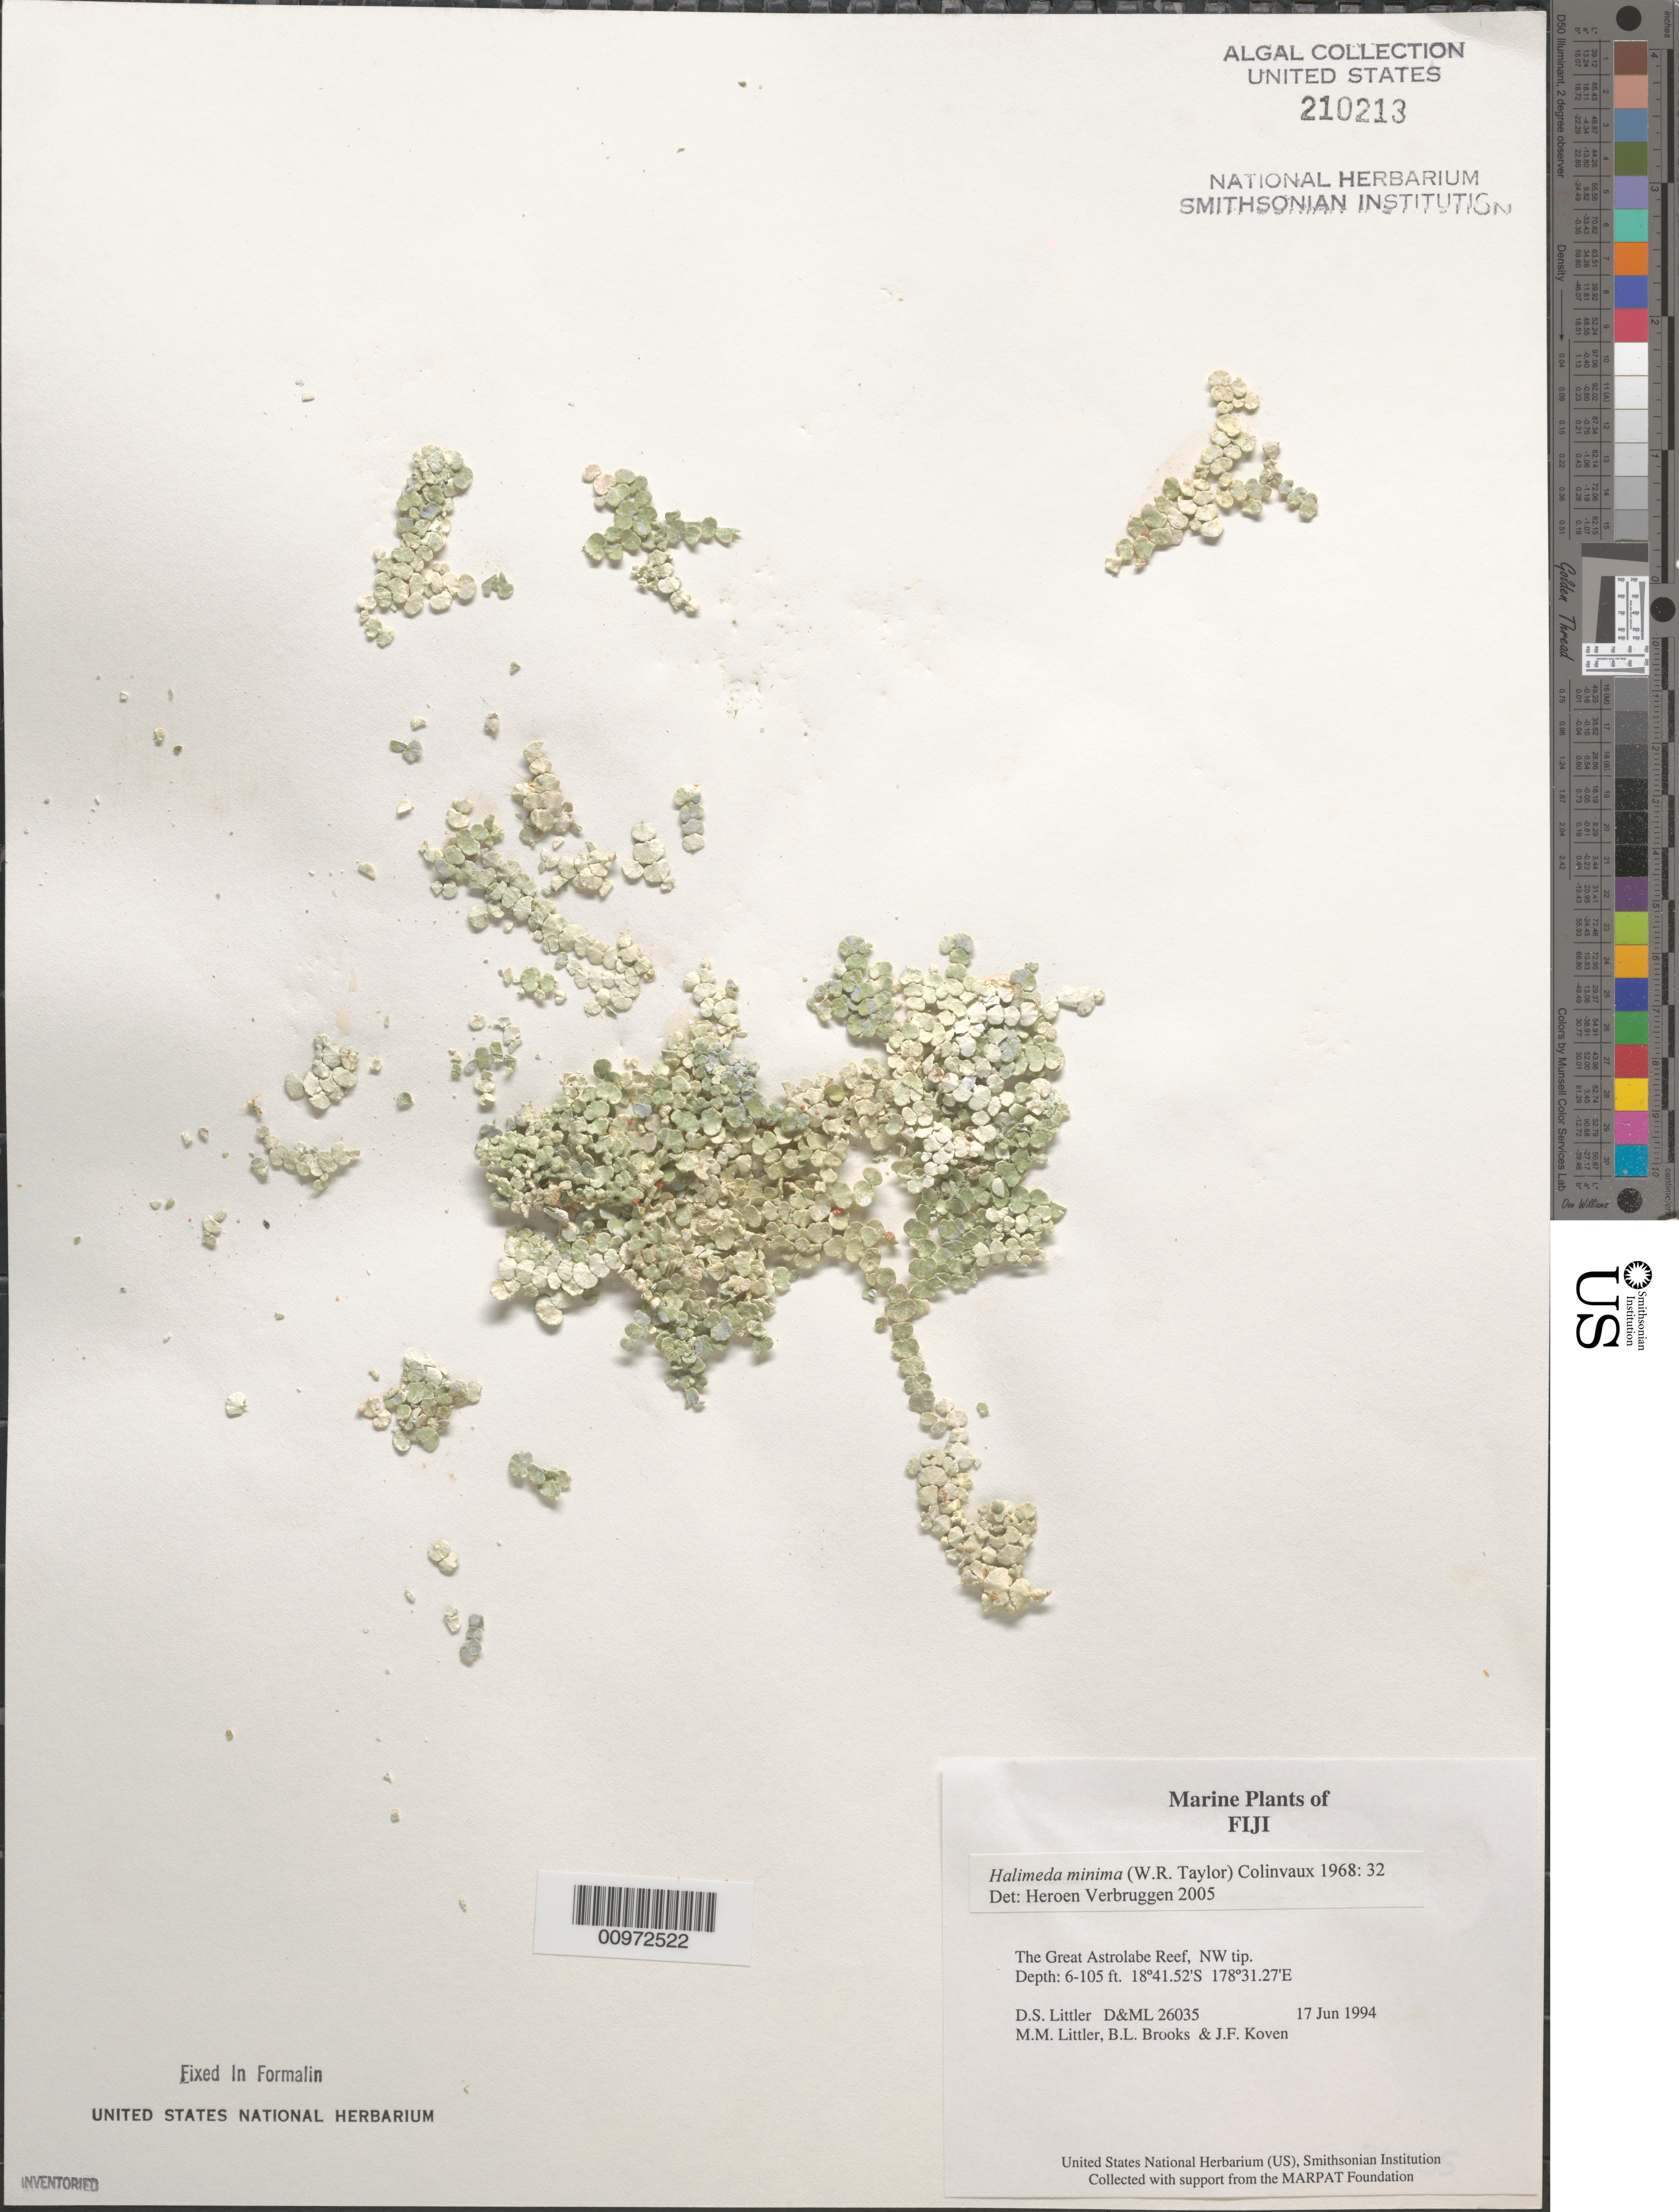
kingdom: Plantae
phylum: Chlorophyta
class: Ulvophyceae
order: Bryopsidales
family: Halimedaceae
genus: Halimeda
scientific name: Halimeda minima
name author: (W.R. Taylor) Hillis-Colinvaux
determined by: Verbruggen, H.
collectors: D. S. Littler, M. M. Littler, B. Brooks & J. Koven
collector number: D&ML 26035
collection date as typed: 17 Jun 1994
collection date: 1994-06-17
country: Fiji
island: Great Astrolabe Reef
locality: Great Astrolabe Reef, northwest tip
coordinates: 18 41.52'S, 178 31.27'E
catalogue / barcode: US 210213